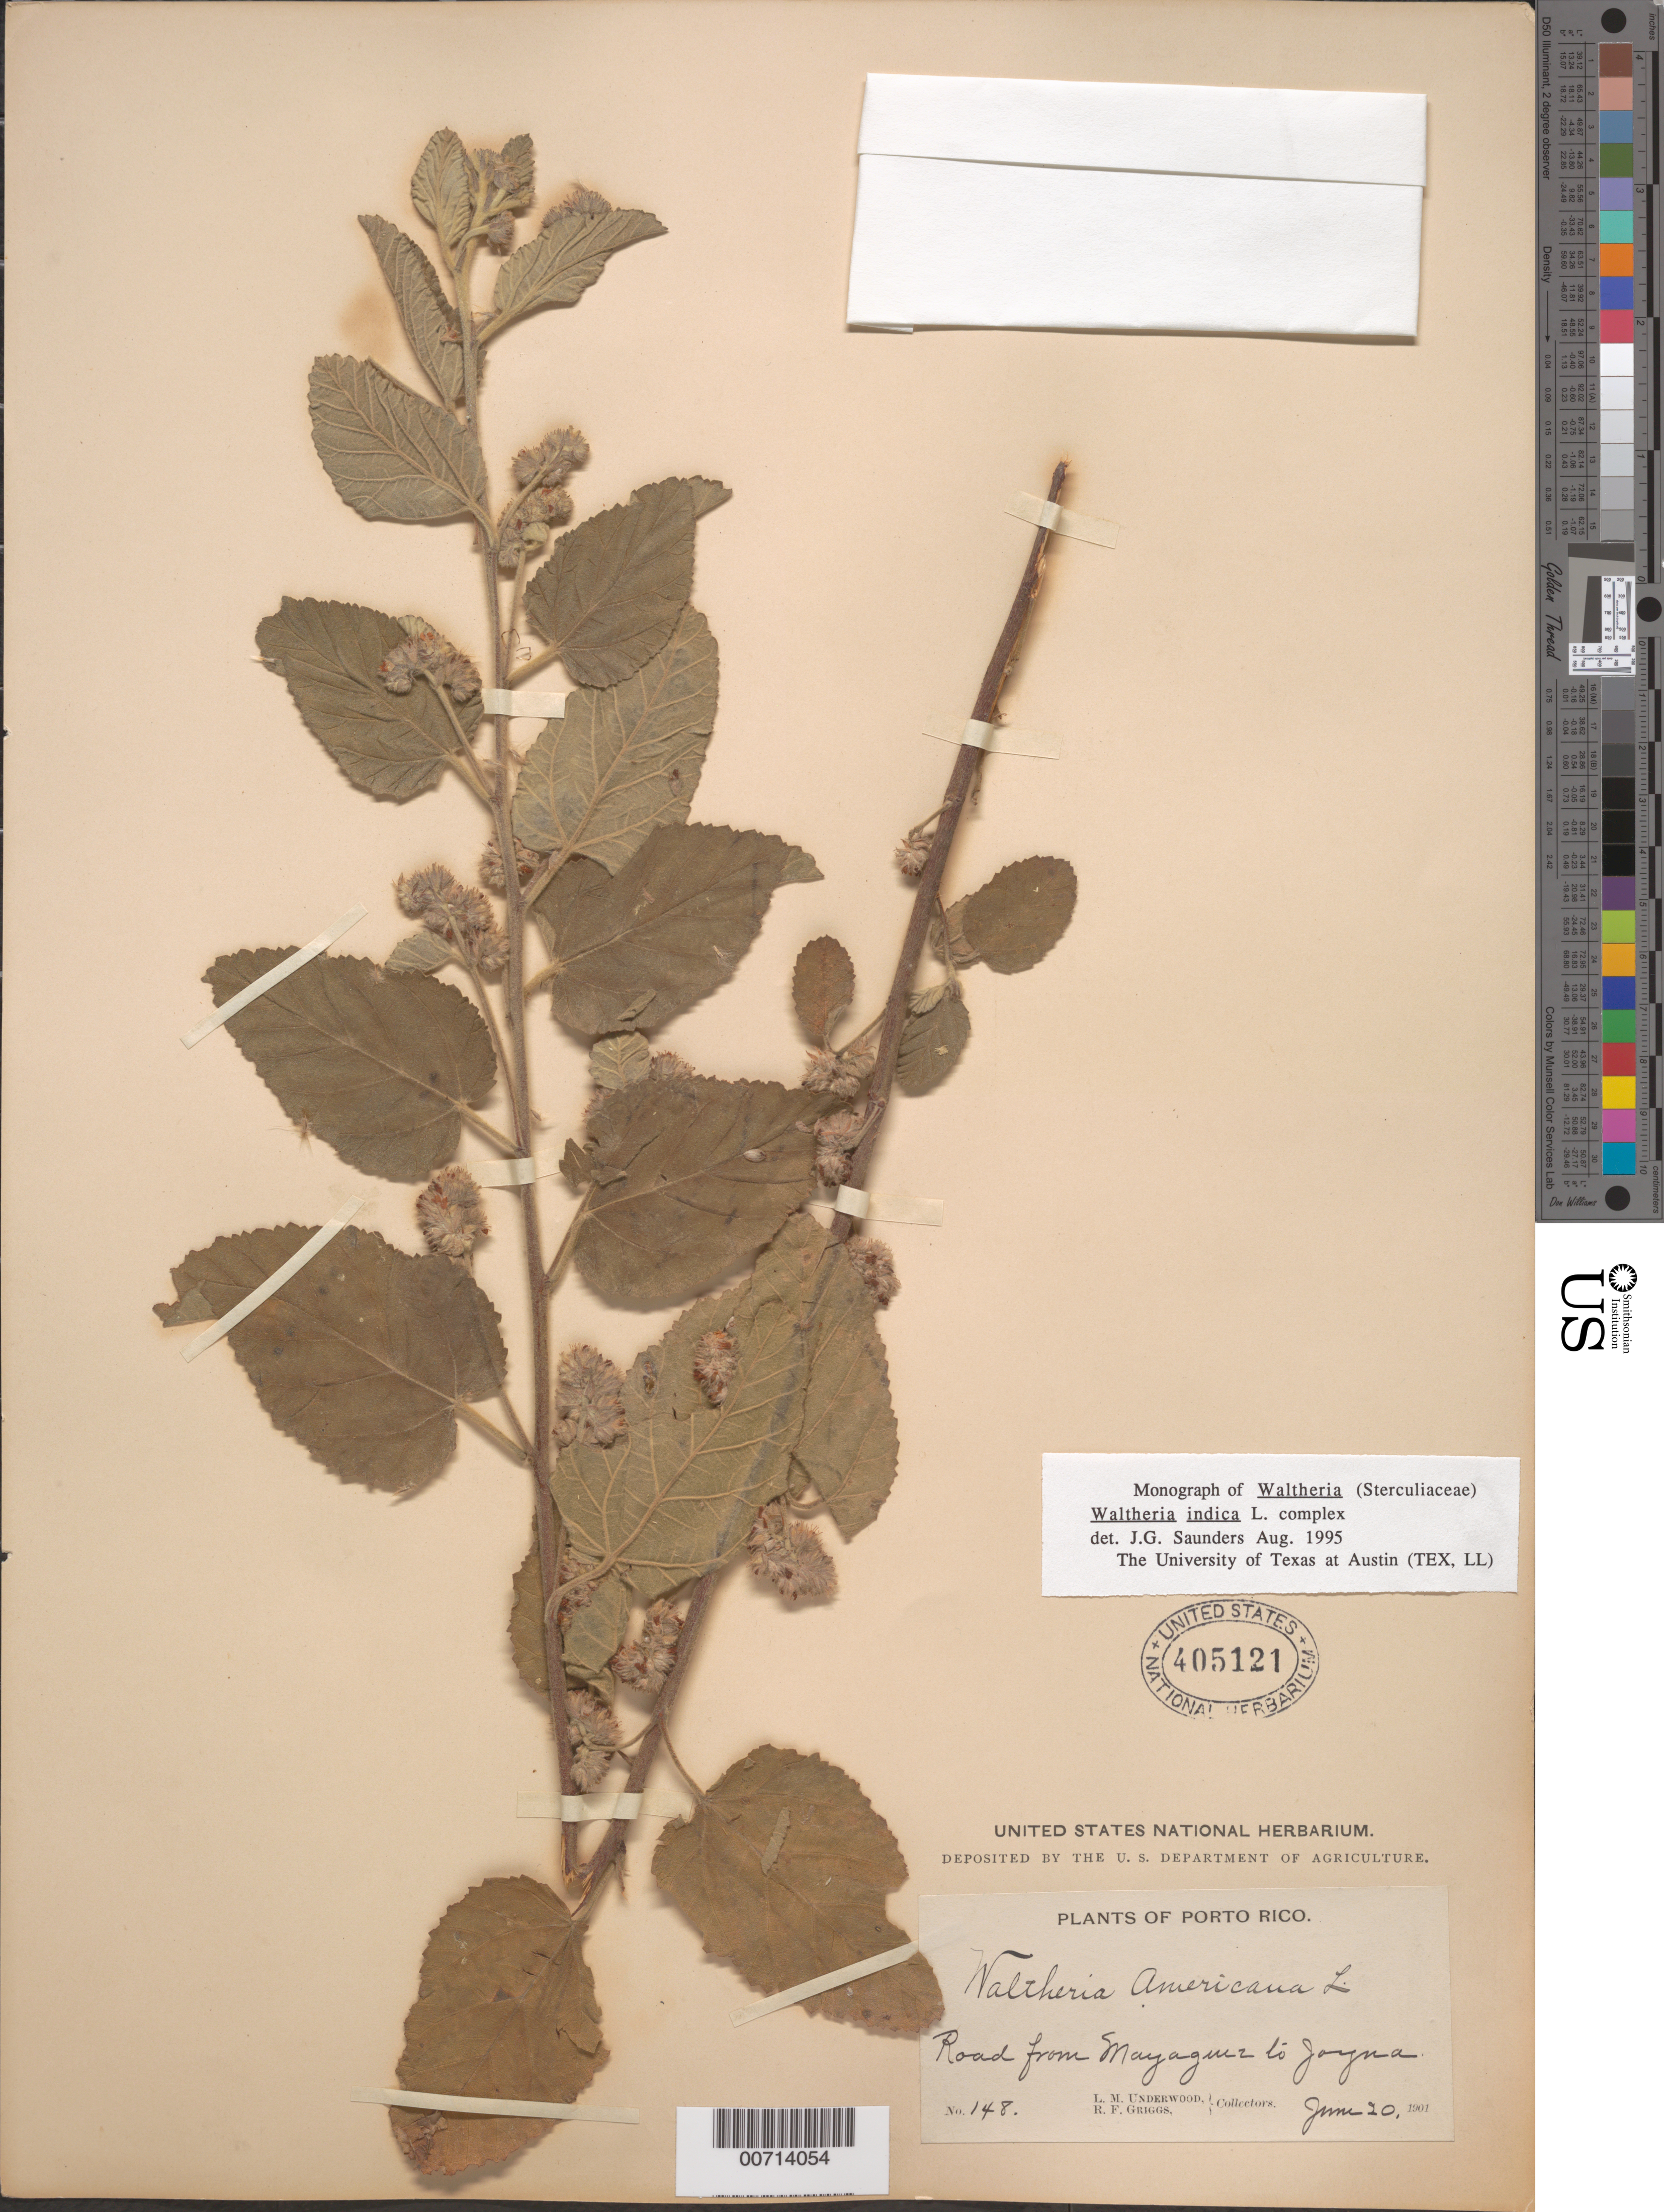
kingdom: Plantae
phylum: Tracheophyta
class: Magnoliopsida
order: Malvales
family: Malvaceae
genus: Waltheria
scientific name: Waltheria indica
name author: L.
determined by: Saunders, J. G.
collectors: L. M. Underwood & R. F. Griggs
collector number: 148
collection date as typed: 20 Jun 1901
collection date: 1901-06-20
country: Puerto Rico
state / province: Mayagüez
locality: Mayaguez to Joyua, road from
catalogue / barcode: US 405121